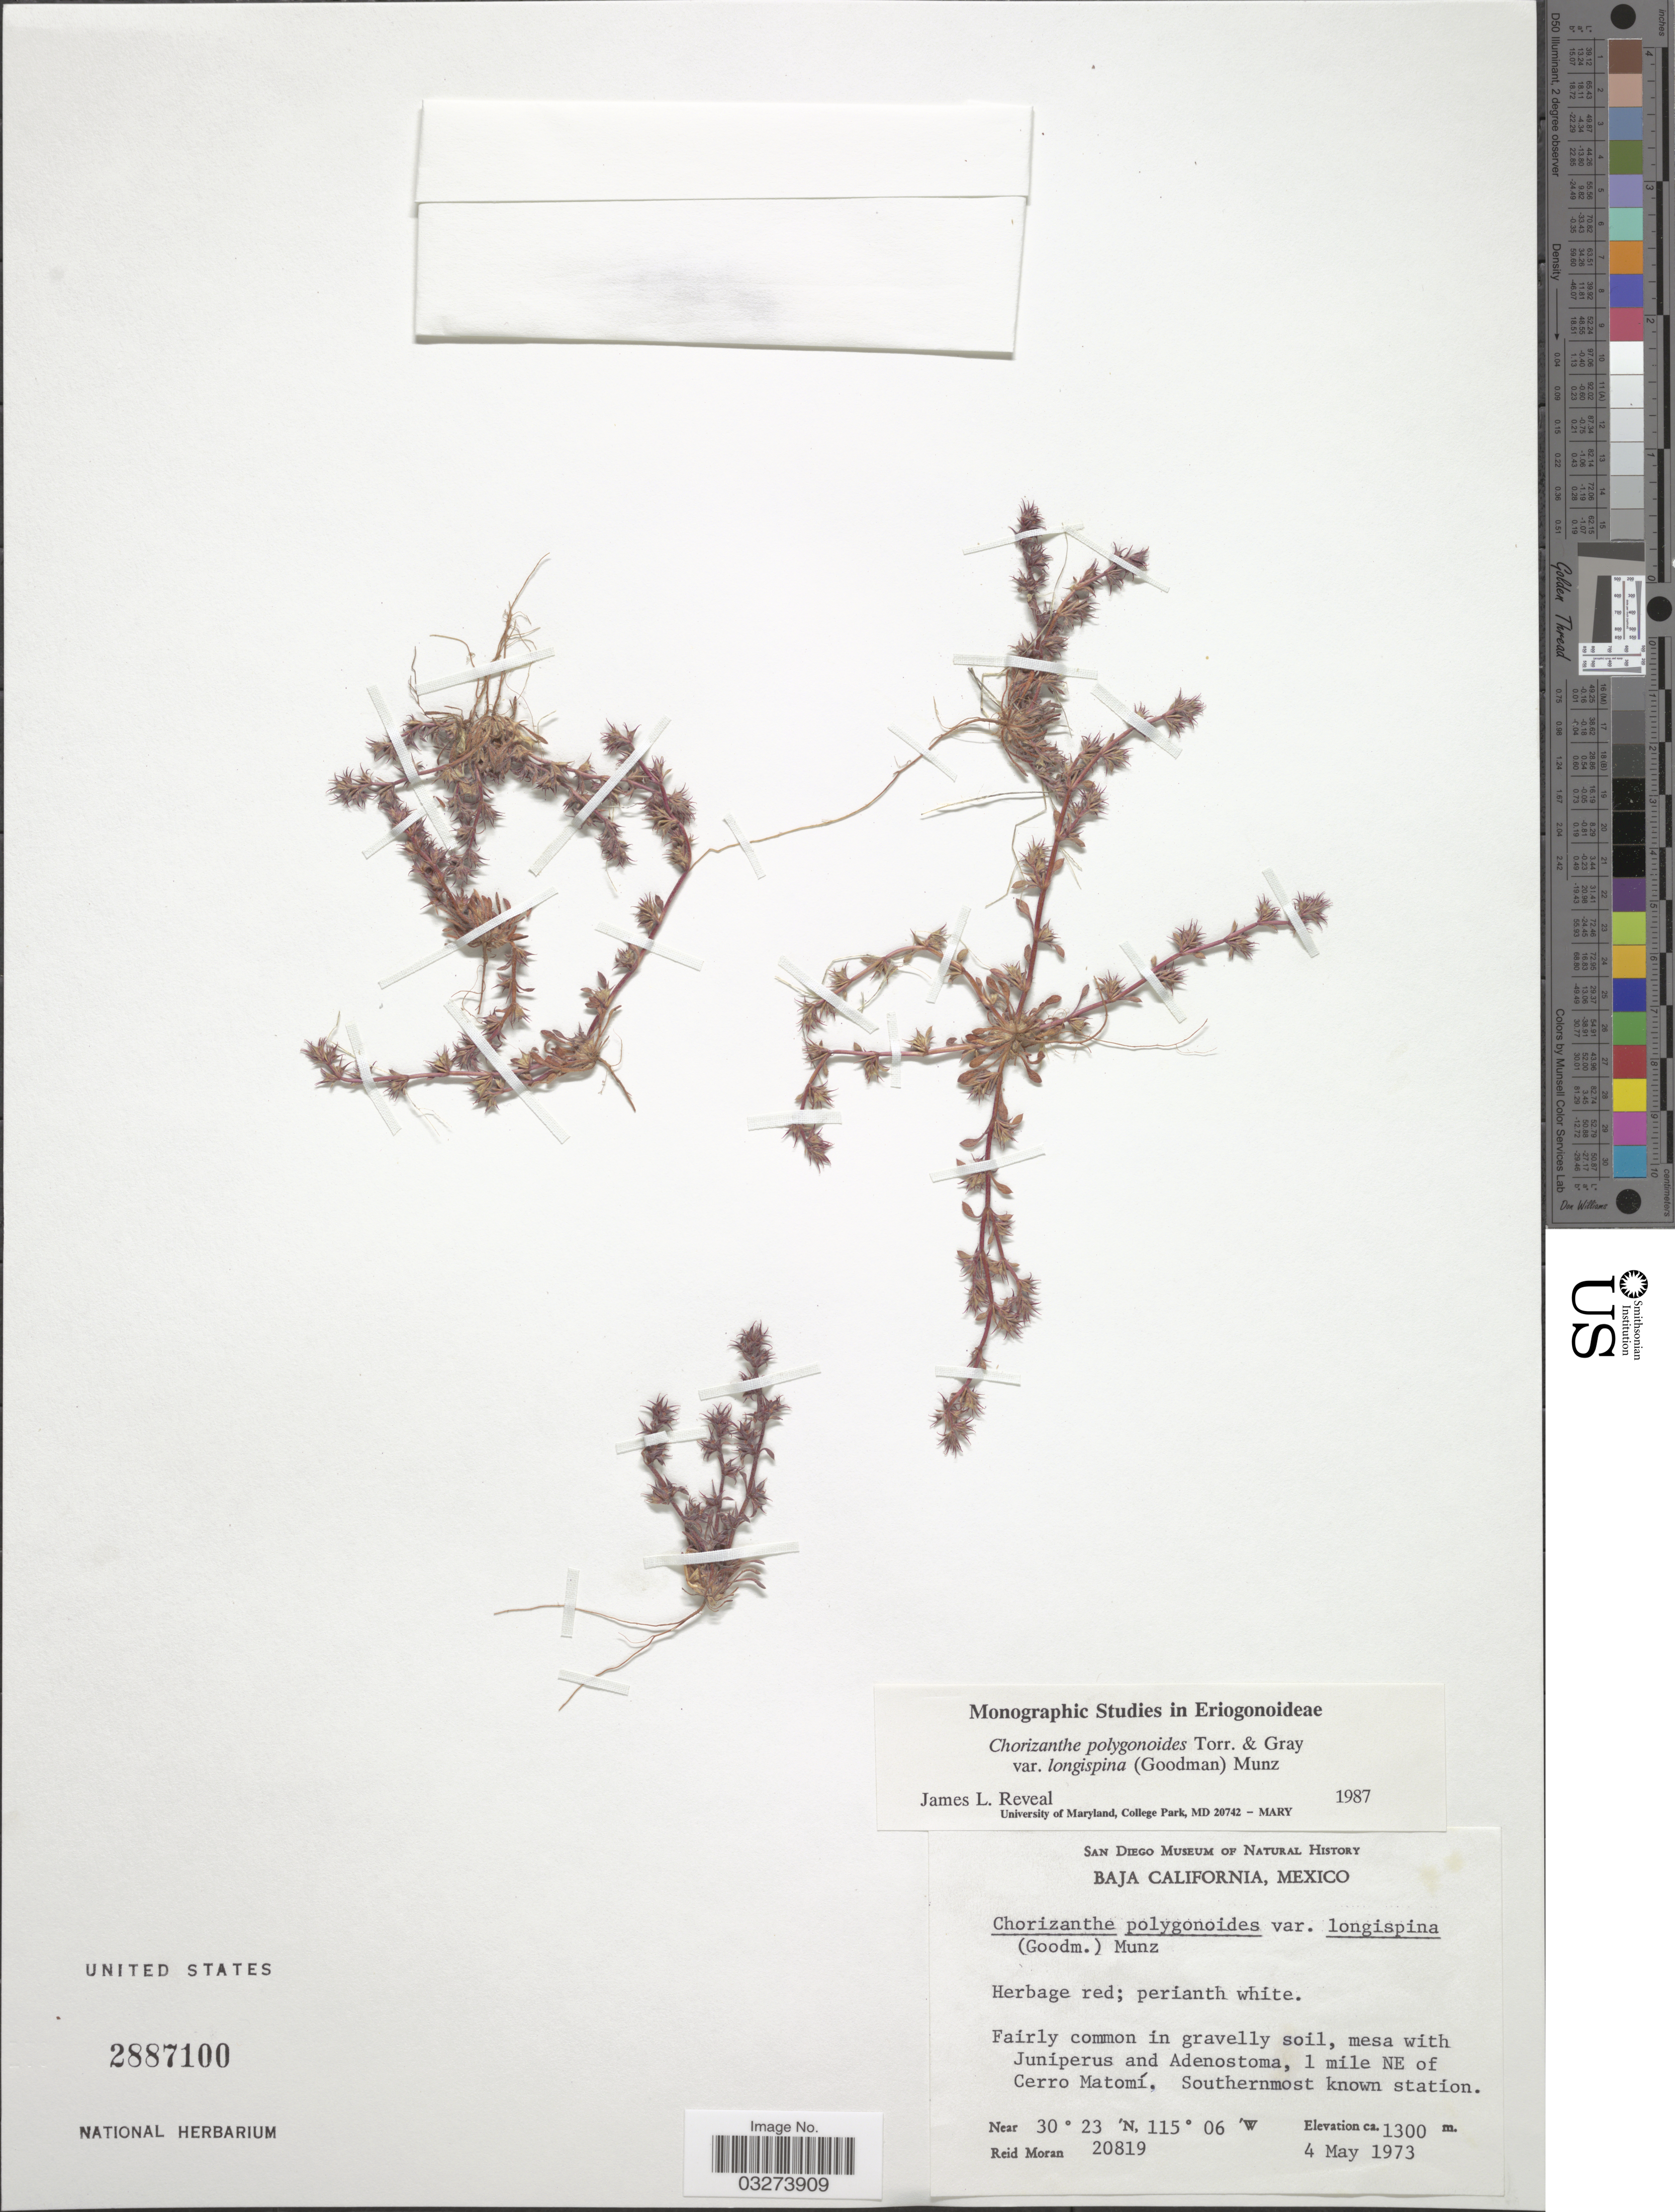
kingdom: Plantae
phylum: Tracheophyta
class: Magnoliopsida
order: Caryophyllales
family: Polygonaceae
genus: Chorizanthe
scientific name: Chorizanthe polygonoides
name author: Torr. & A. Gray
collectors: R. Moran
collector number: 20819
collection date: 1973-05-04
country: Mexico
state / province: Baja California Norte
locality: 1 mile NE of Cerro Matomí, Southernmost known station.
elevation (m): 1300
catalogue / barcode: US 2887100